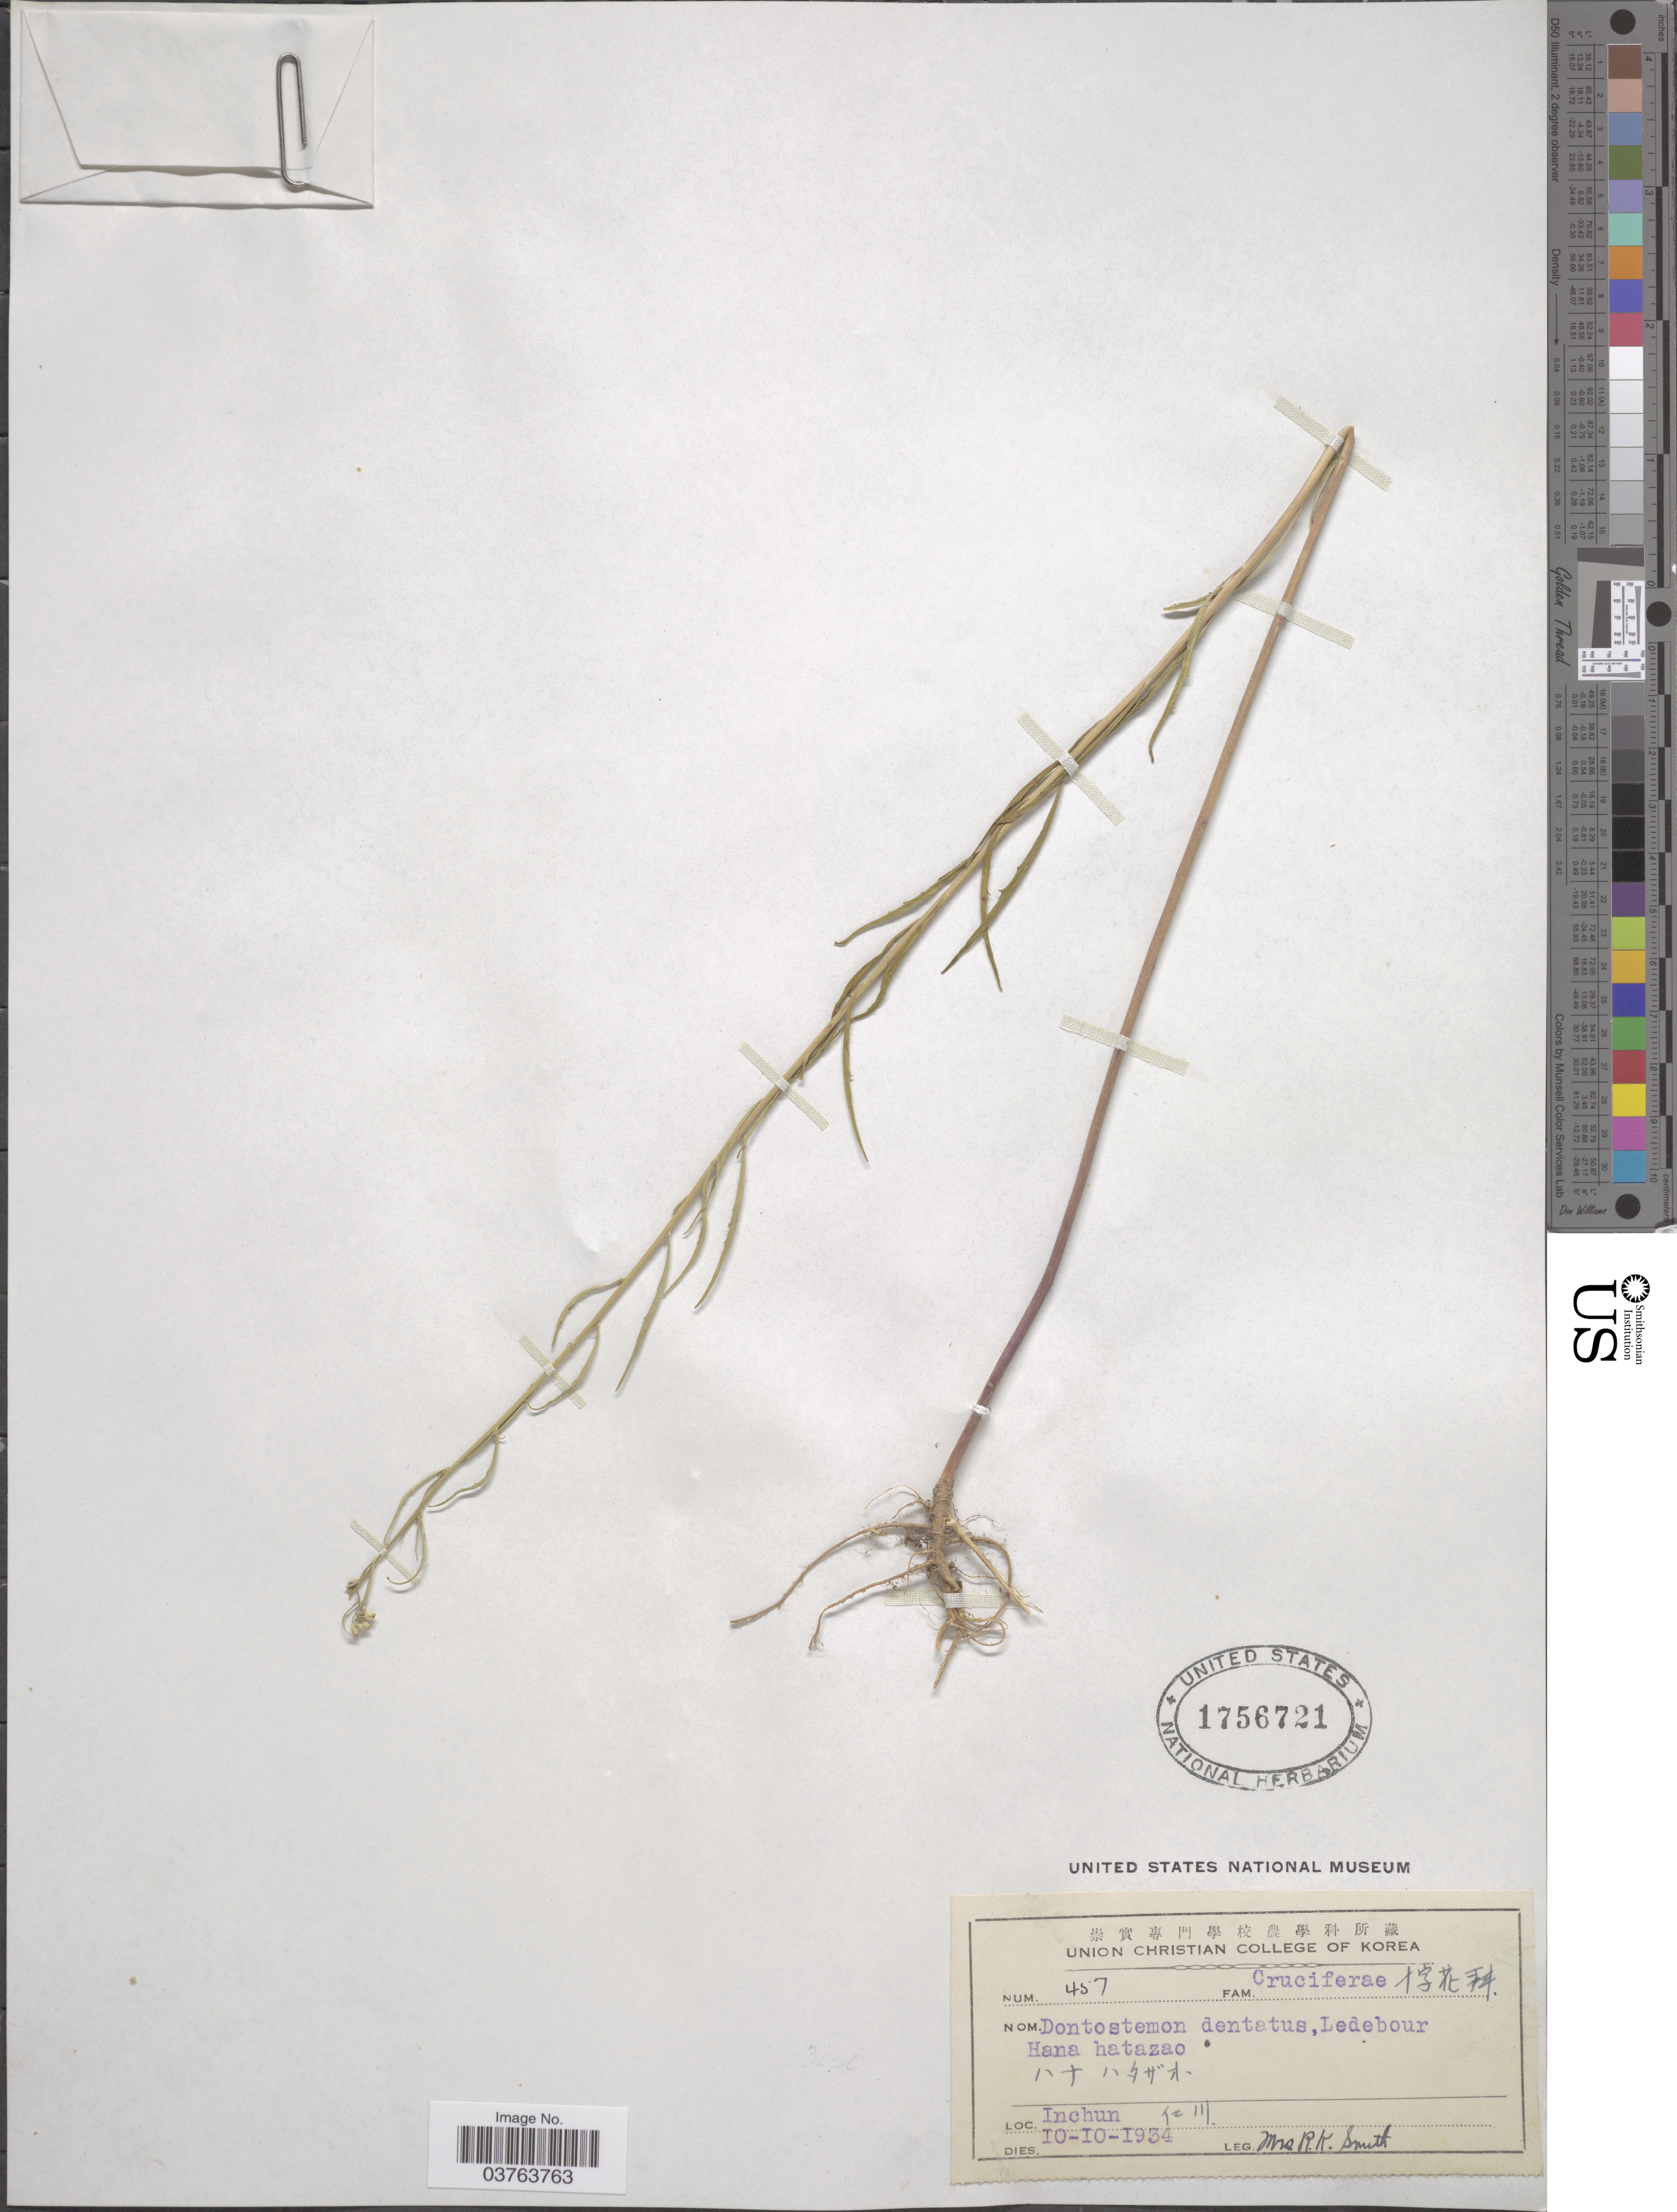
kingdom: Plantae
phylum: Tracheophyta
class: Magnoliopsida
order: Brassicales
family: Brassicaceae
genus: Dontostemon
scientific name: Dontostemon dentatus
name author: (Benge) Ledeb.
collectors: Mrs. R. K. Smith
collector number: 457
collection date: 1934-10-10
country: South Korea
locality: Inchun. X.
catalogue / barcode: US 1756721